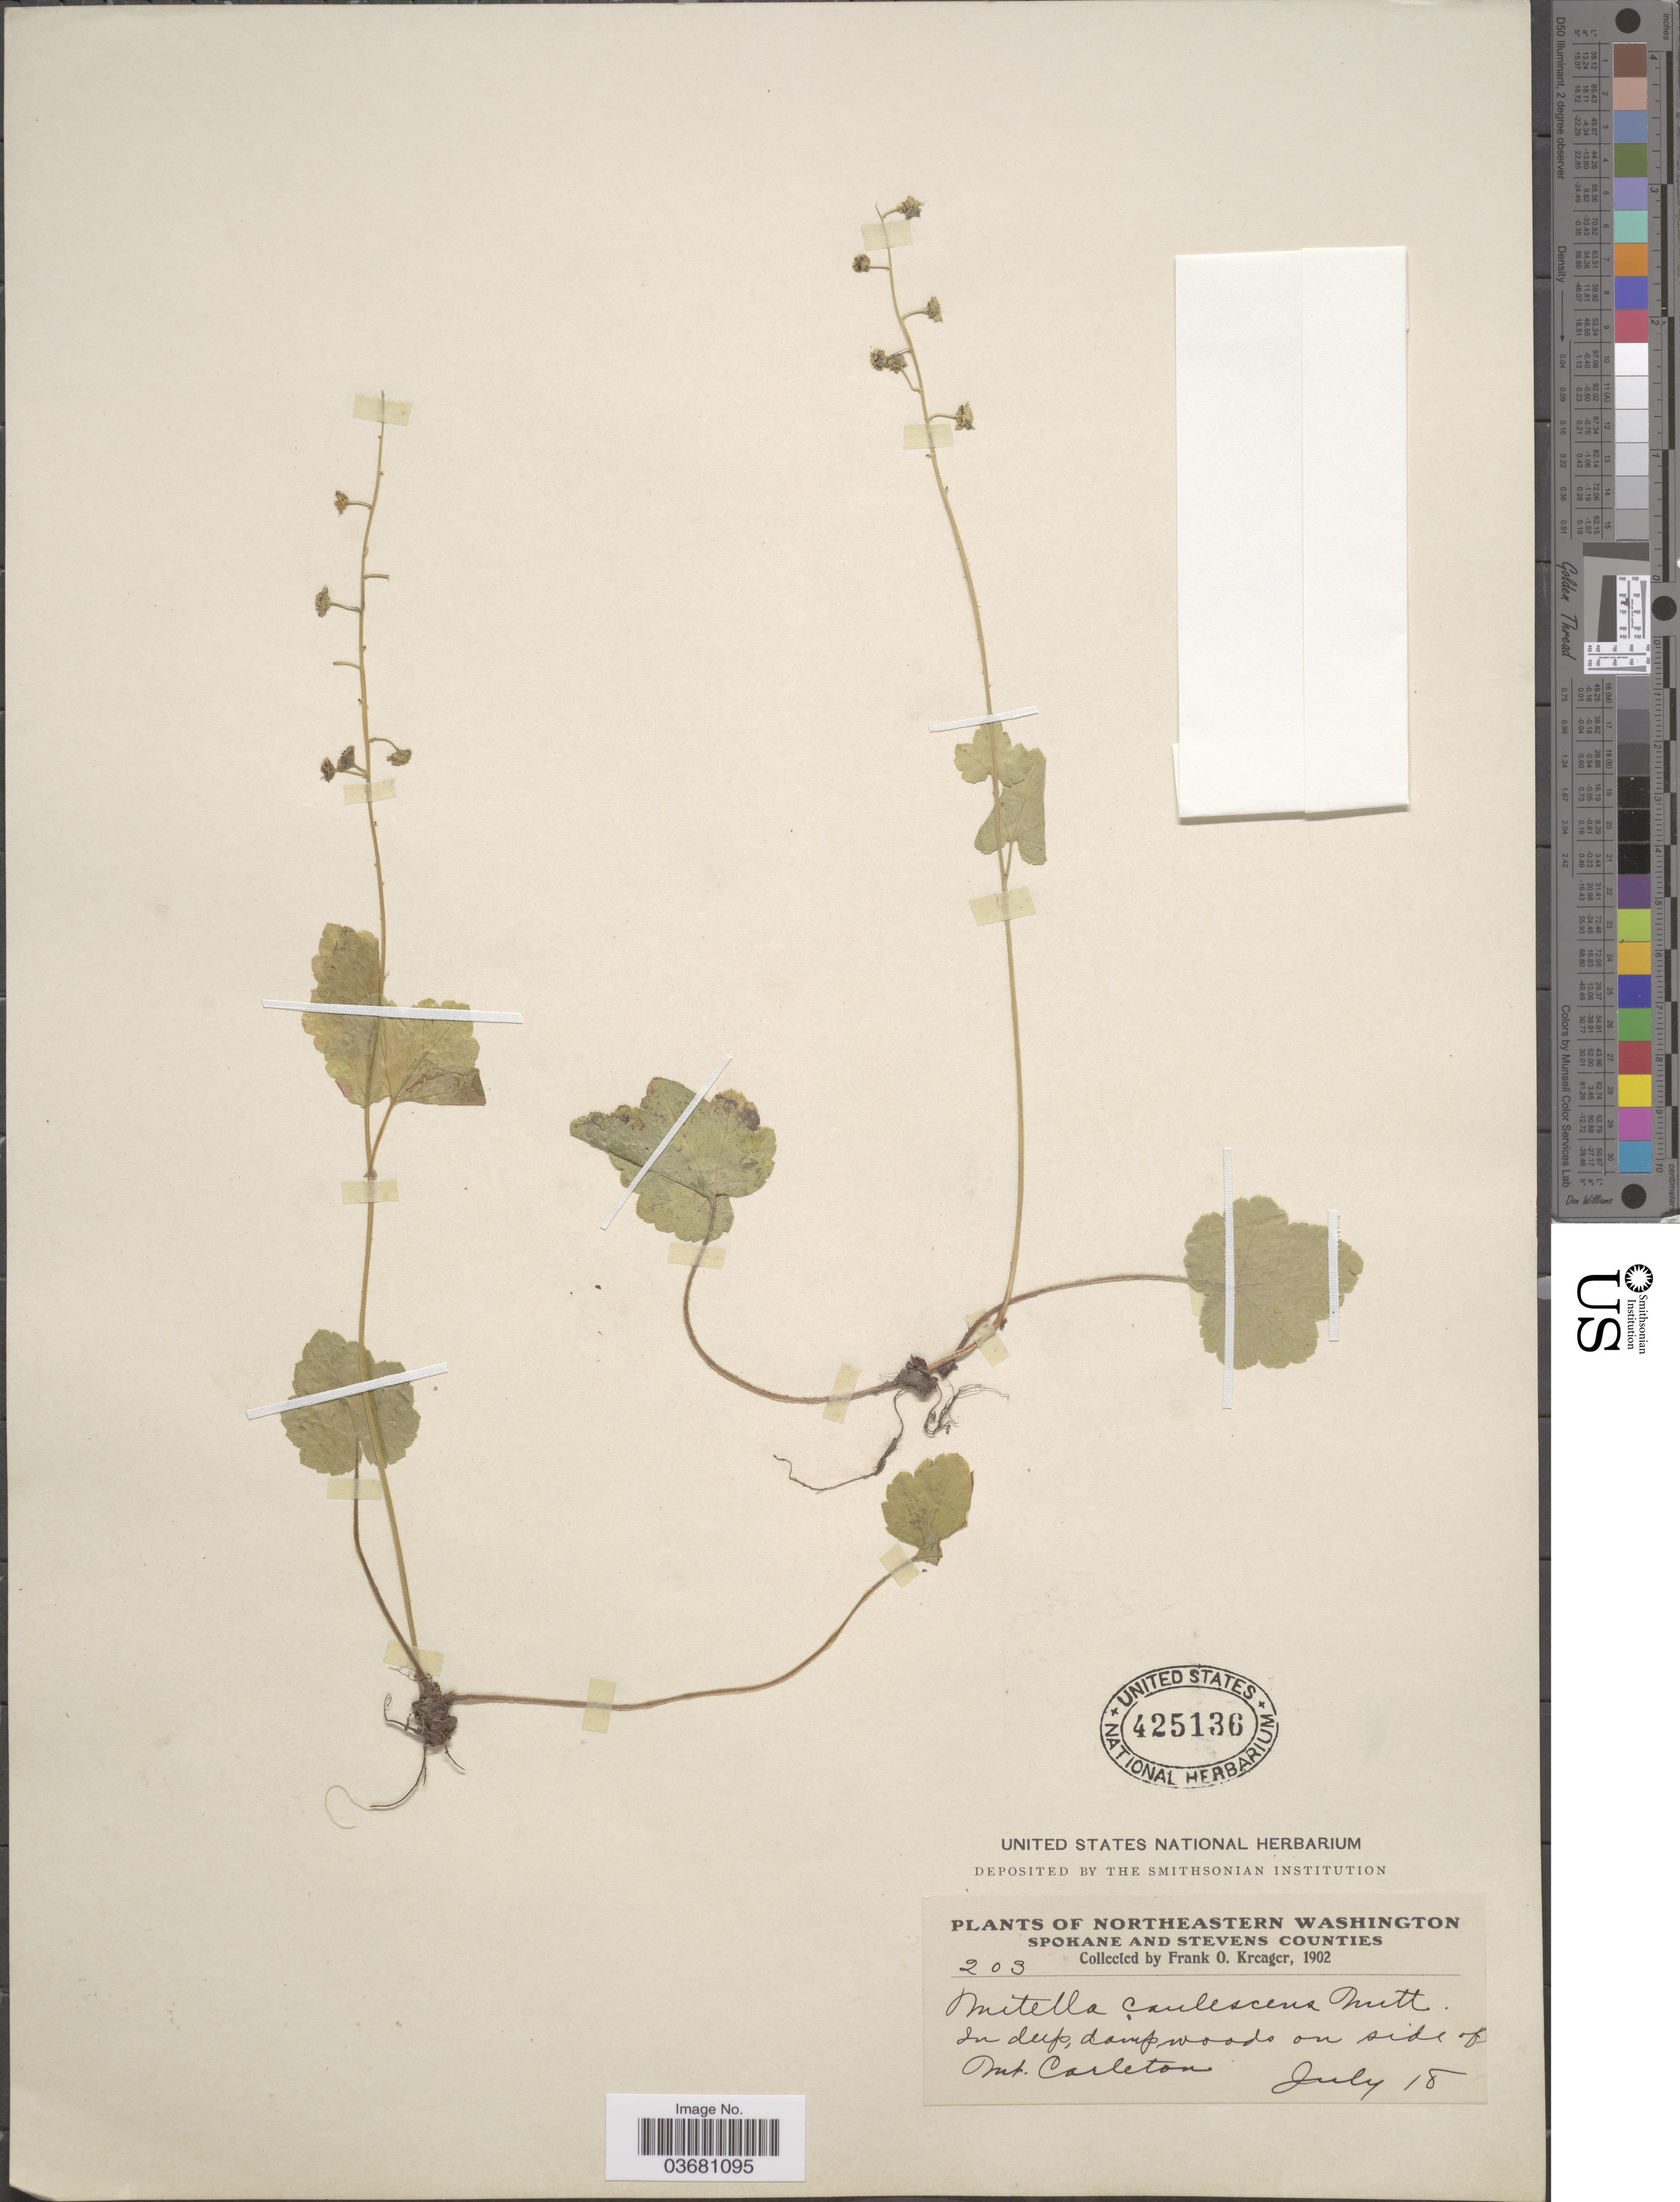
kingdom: Plantae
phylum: Tracheophyta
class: Magnoliopsida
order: Saxifragales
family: Saxifragaceae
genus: Mitella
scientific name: Mitella caulescens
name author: (Nutt.) Howell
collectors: F. Kreager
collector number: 203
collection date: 1902-07-18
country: United States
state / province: Washington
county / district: Spokane / Stevens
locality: Northeastern Washington. Spokane and Stevens Counties. In deep, damp woods on side of Mt. Carleton.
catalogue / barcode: US 425136